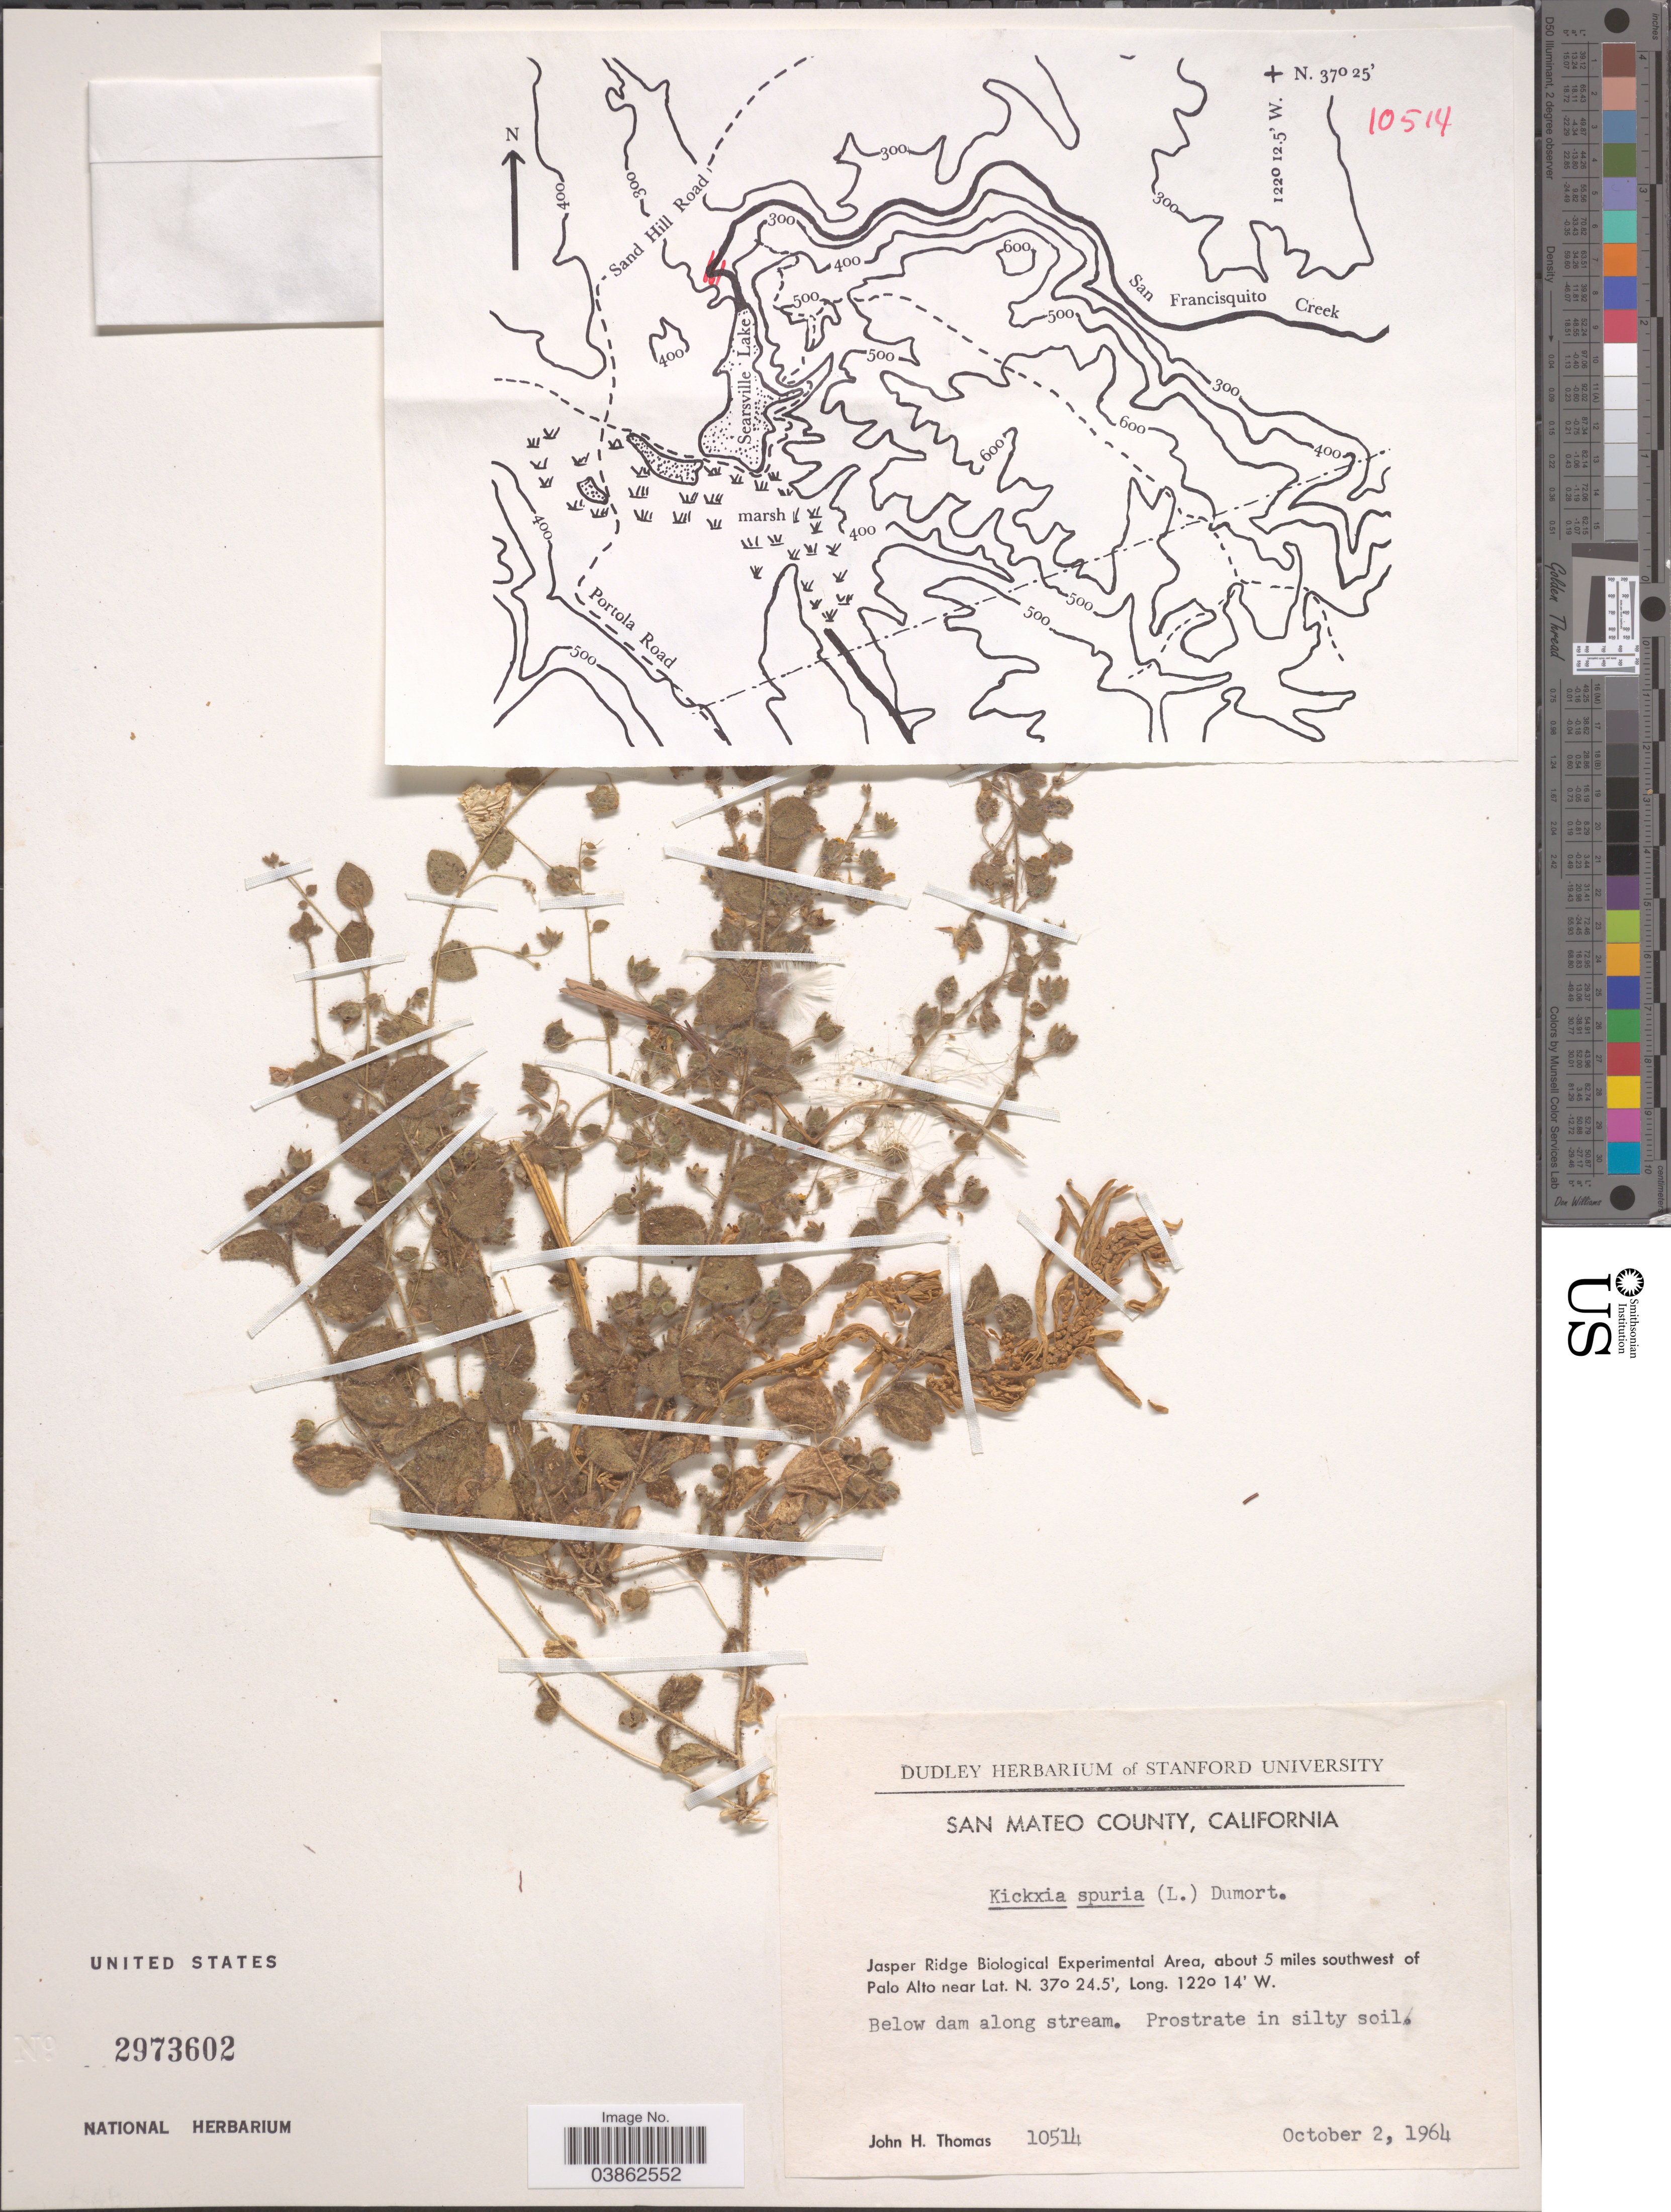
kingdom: Plantae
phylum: Tracheophyta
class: Magnoliopsida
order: Lamiales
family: Plantaginaceae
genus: Kickxia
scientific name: Kickxia spuria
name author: (L.) Dumort.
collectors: J. H. Thomas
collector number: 10514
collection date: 1964-10-02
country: United States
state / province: California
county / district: San Mateo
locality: San Mateo County. Jasper Ridge Biological Experimental Area, about 5 miles southwest of Palo Alto.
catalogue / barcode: US 2973602